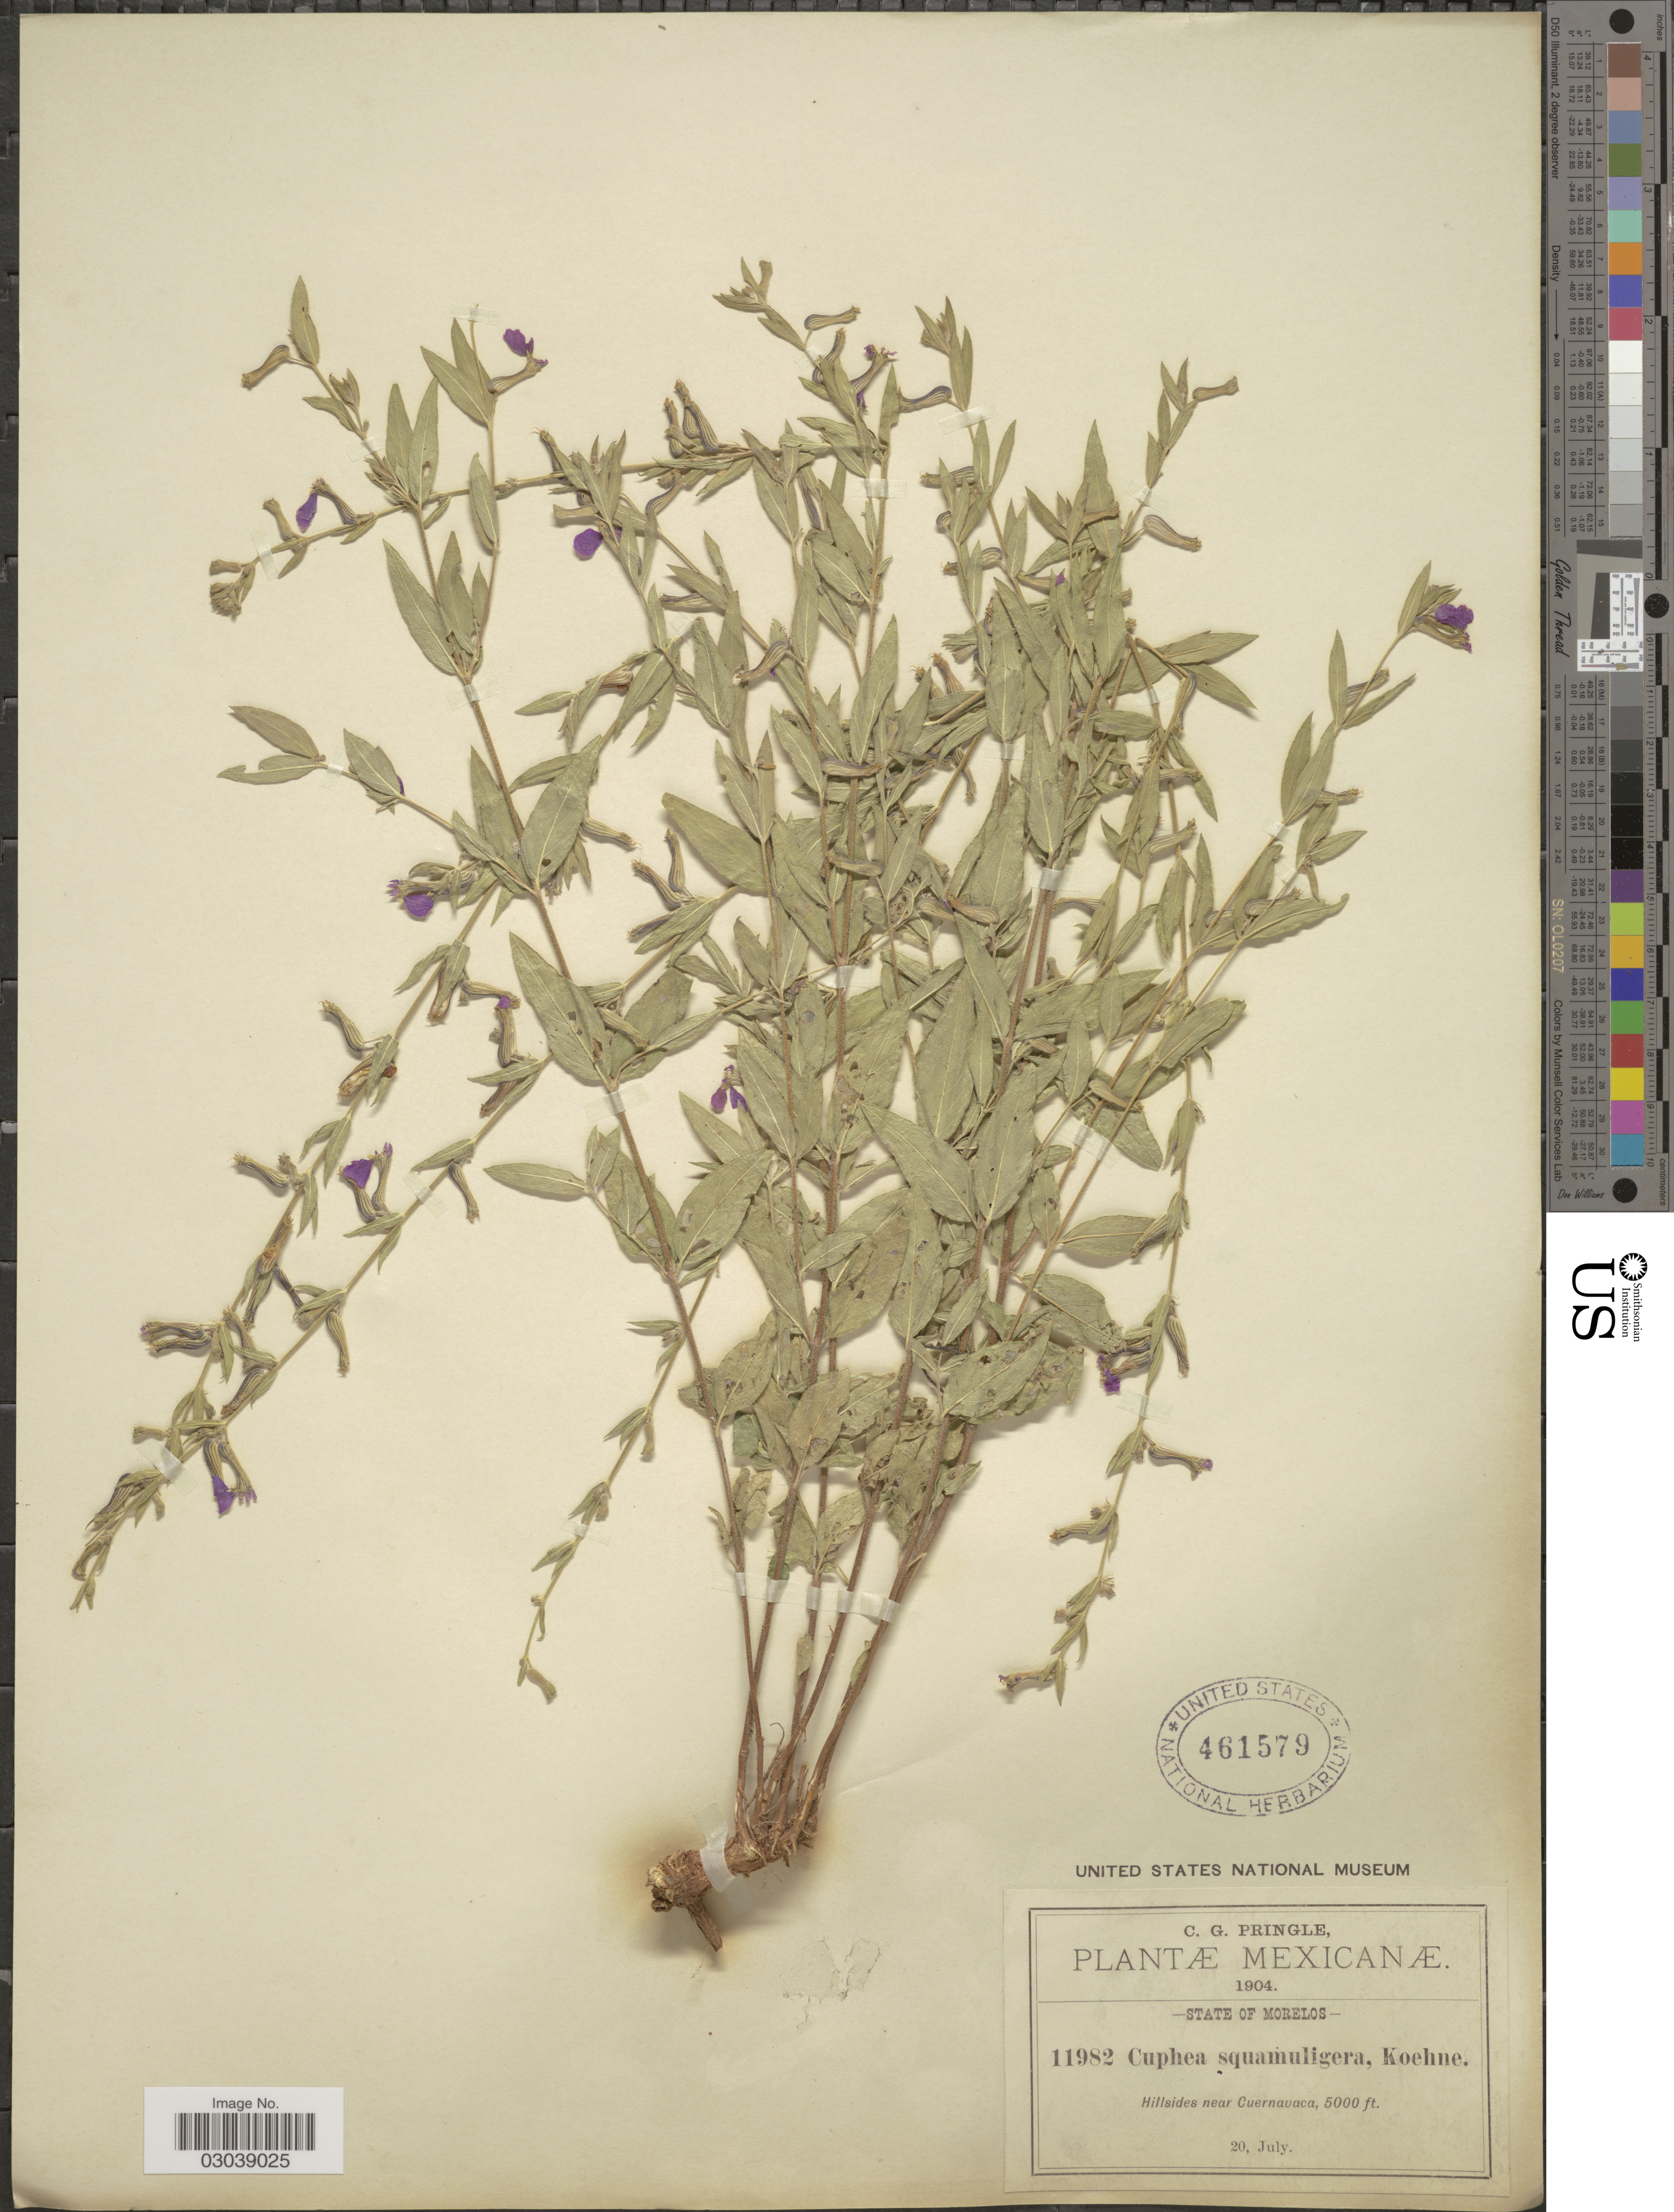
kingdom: Plantae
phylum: Tracheophyta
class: Magnoliopsida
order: Myrtales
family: Lythraceae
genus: Cuphea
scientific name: Cuphea squamuligera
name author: Koehne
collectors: C. G. Pringle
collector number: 11982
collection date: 1904-07-20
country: Mexico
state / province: Morelos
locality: State of Morelos, Hillsides near Cuernavaca.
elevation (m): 1524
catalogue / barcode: US 461579